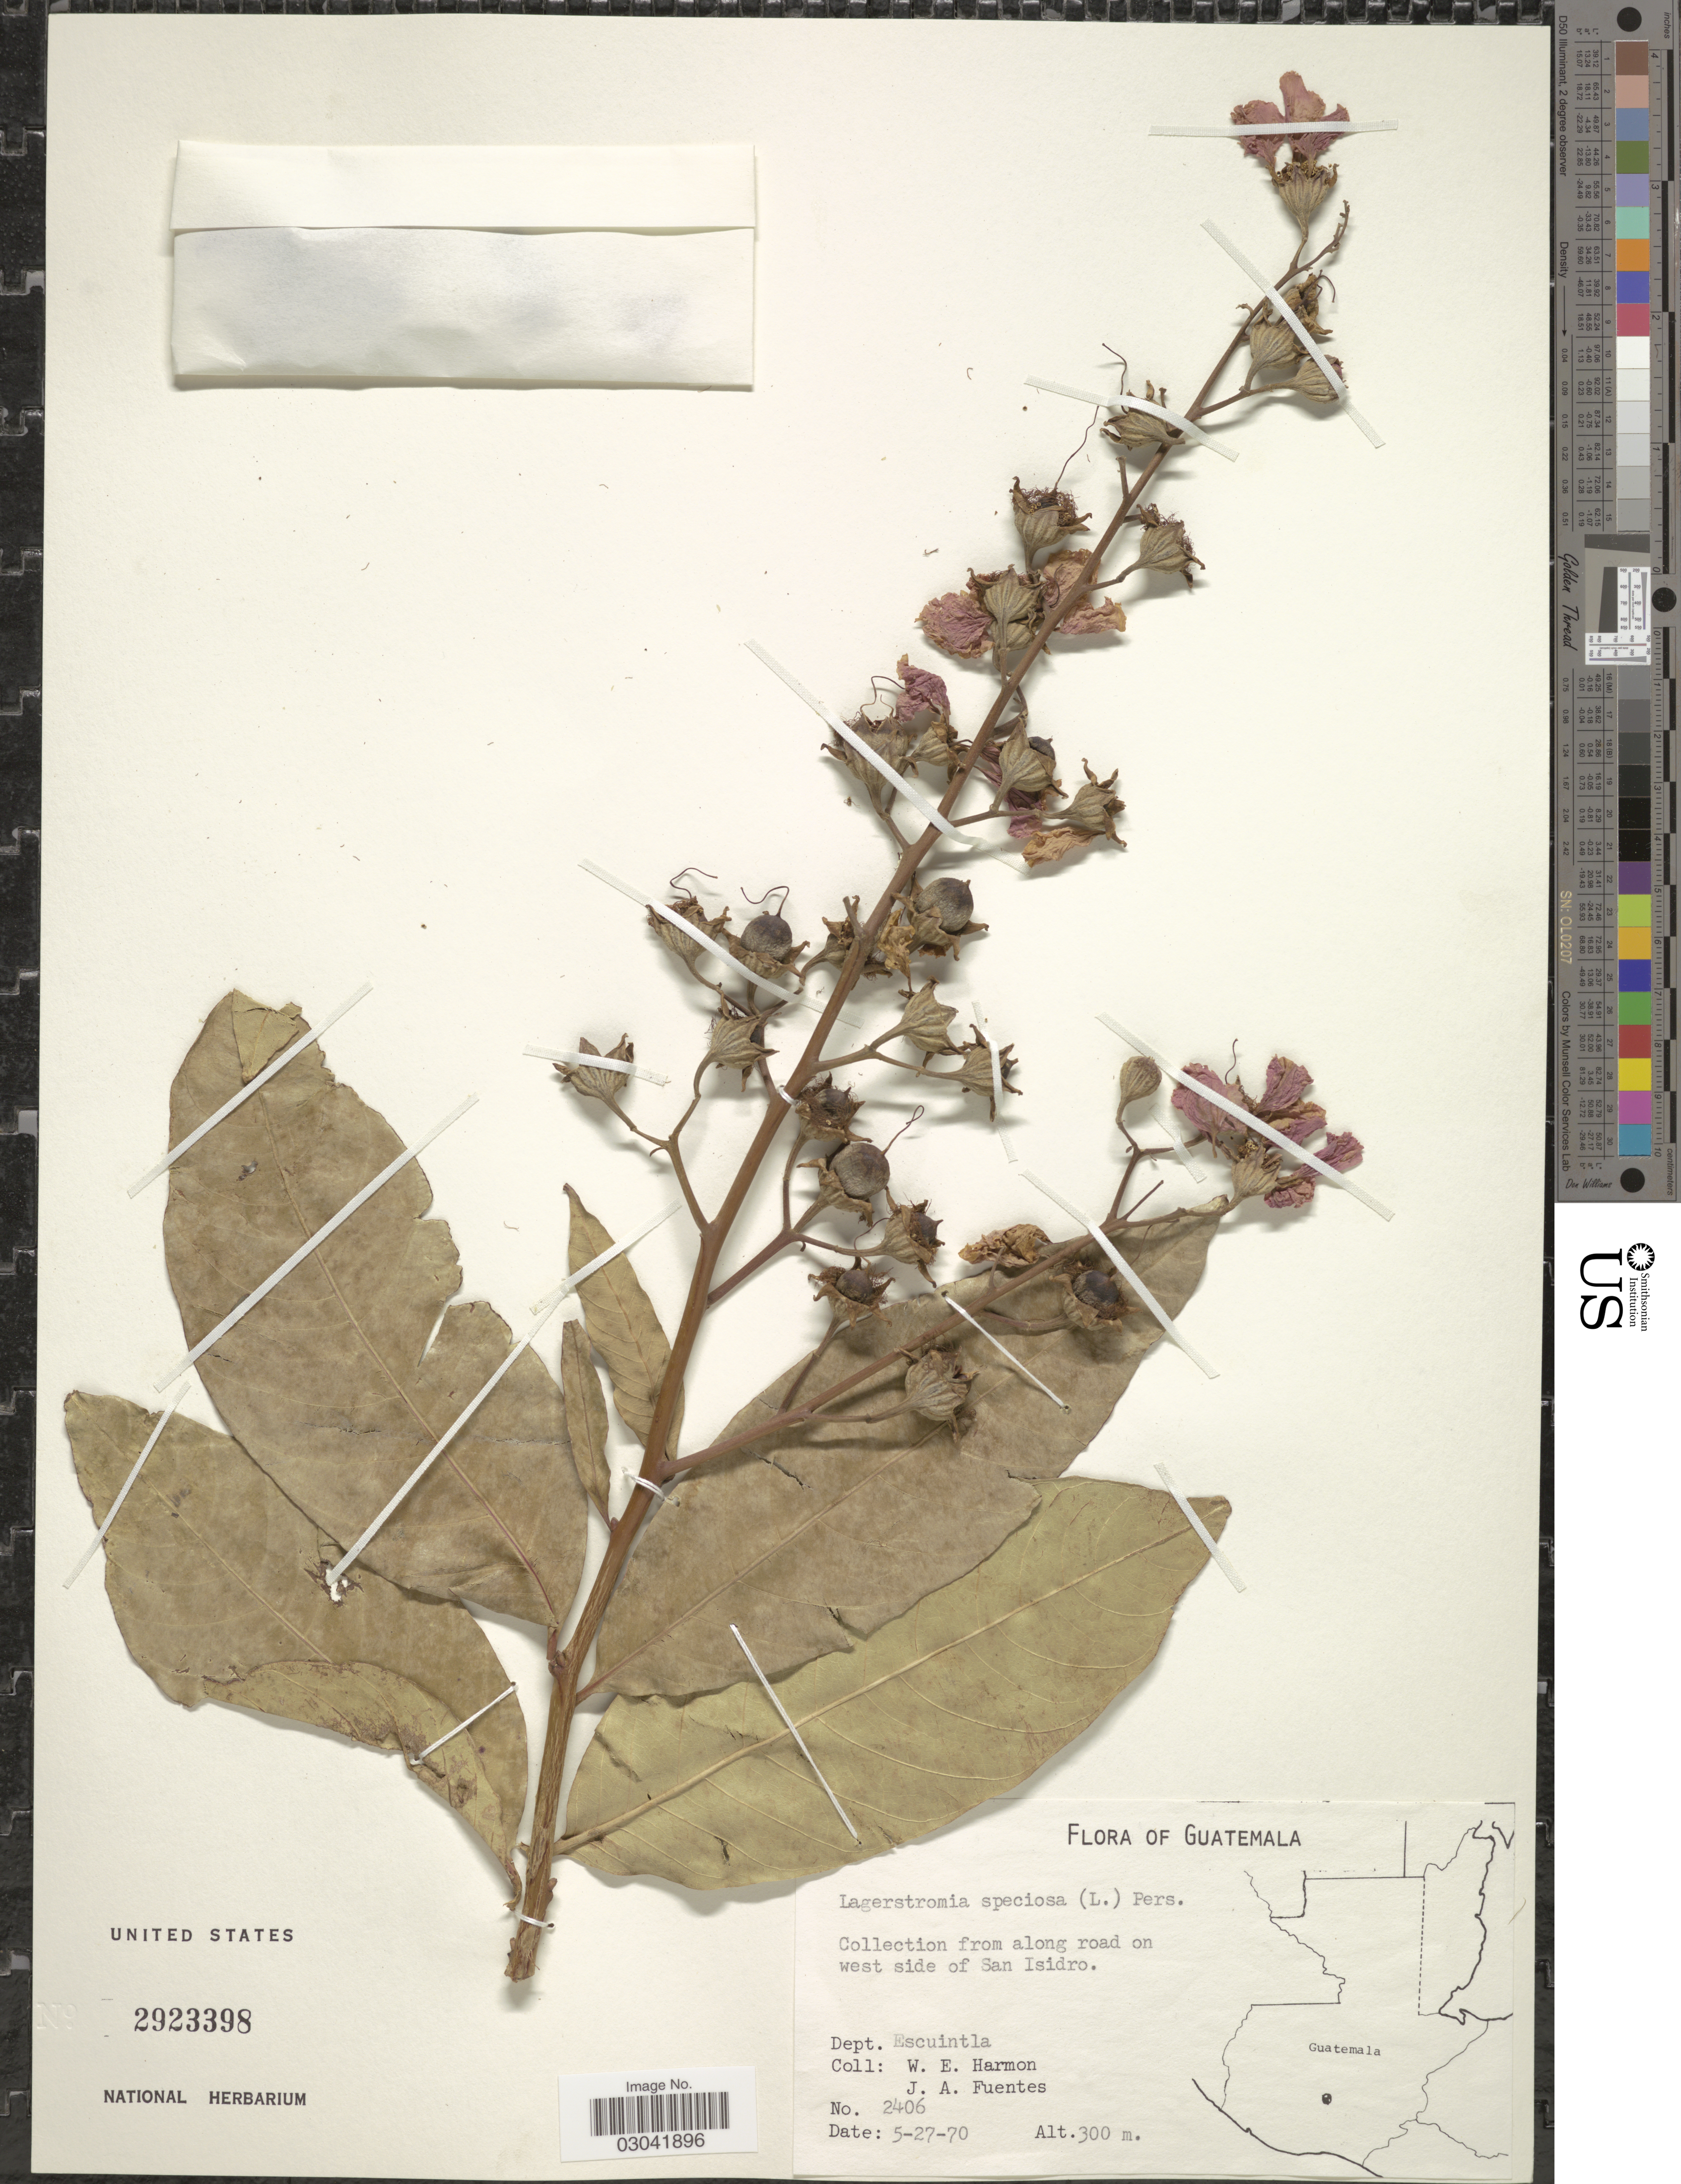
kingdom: Plantae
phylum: Tracheophyta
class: Magnoliopsida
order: Myrtales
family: Lythraceae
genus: Lagerstroemia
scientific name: Lagerstroemia speciosa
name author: (L.) Pers.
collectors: W. E. Harmon & J. Fuentes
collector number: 2406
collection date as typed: Transcribed d/m/y: 27/5/70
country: Guatemala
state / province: Escuintla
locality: From along road on west side of San Isidro. Dept. Escuintla.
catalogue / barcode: US 2923398